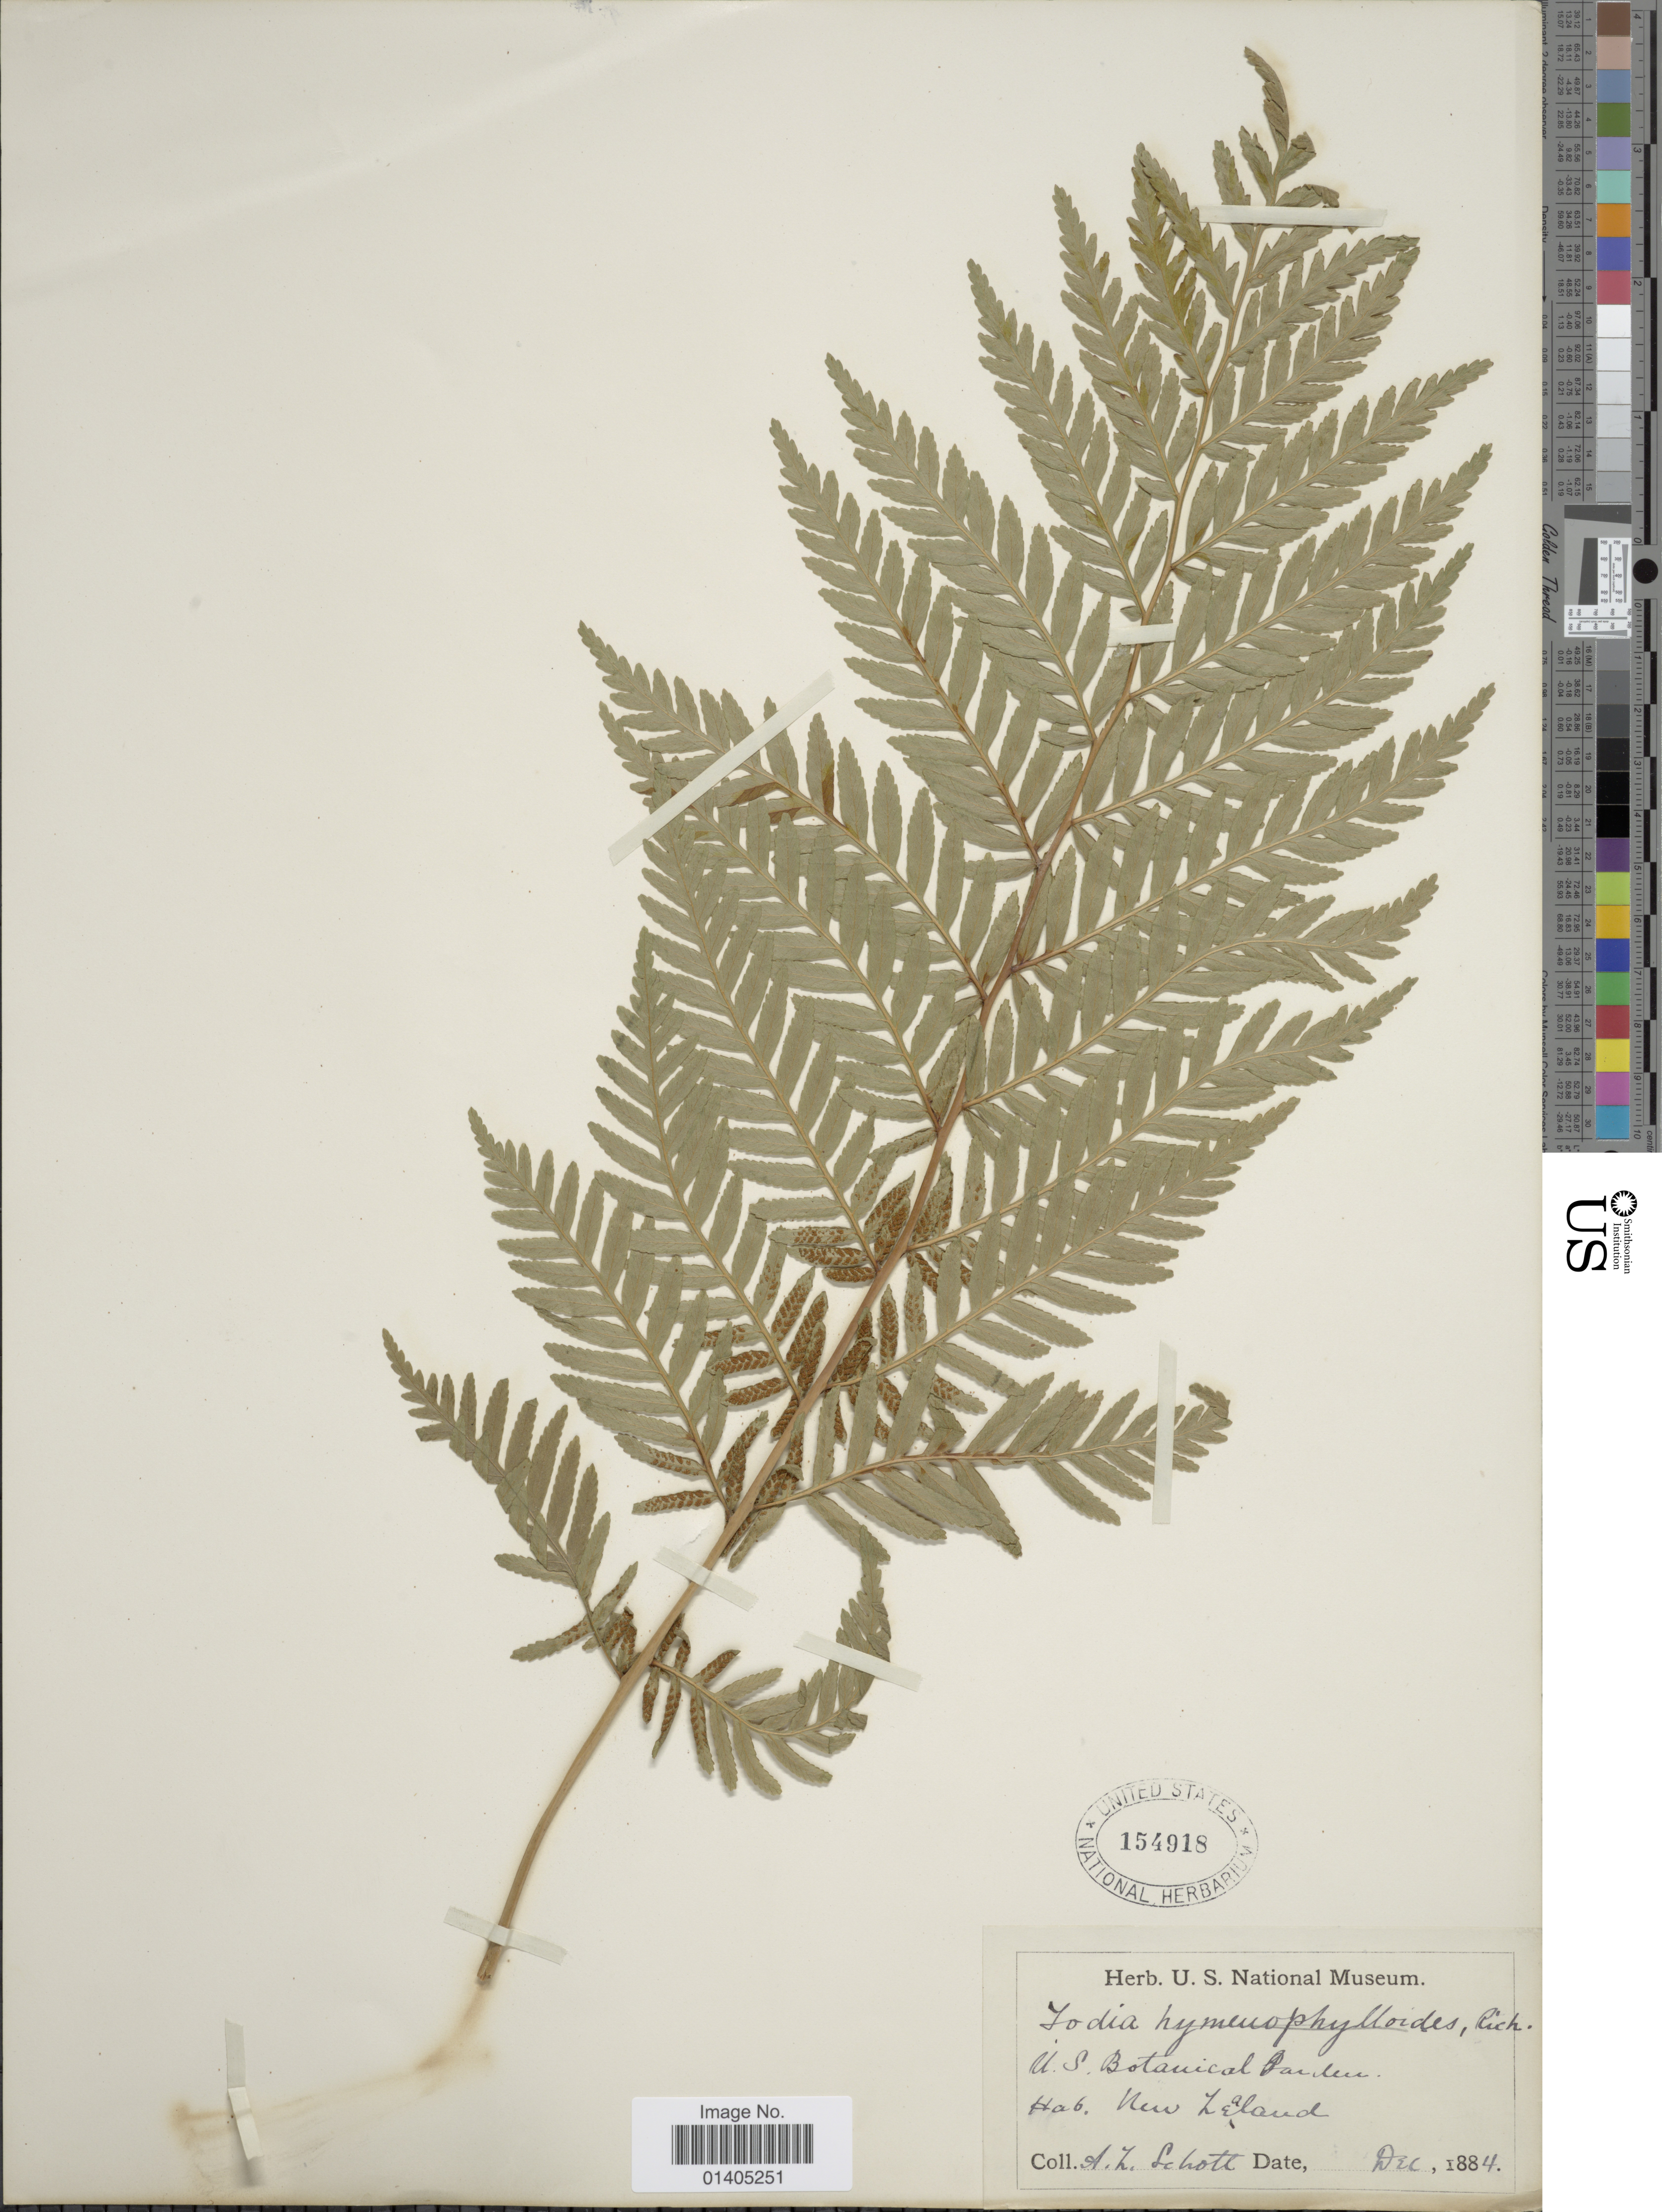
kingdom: Plantae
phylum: Tracheophyta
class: Polypodiopsida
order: Osmundales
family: Osmundaceae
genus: Todea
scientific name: Todea barbara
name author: T. Moore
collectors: A. L. Schott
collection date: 1884-12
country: United States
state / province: District of Columbia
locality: U.S. Botanical Garden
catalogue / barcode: US 154918